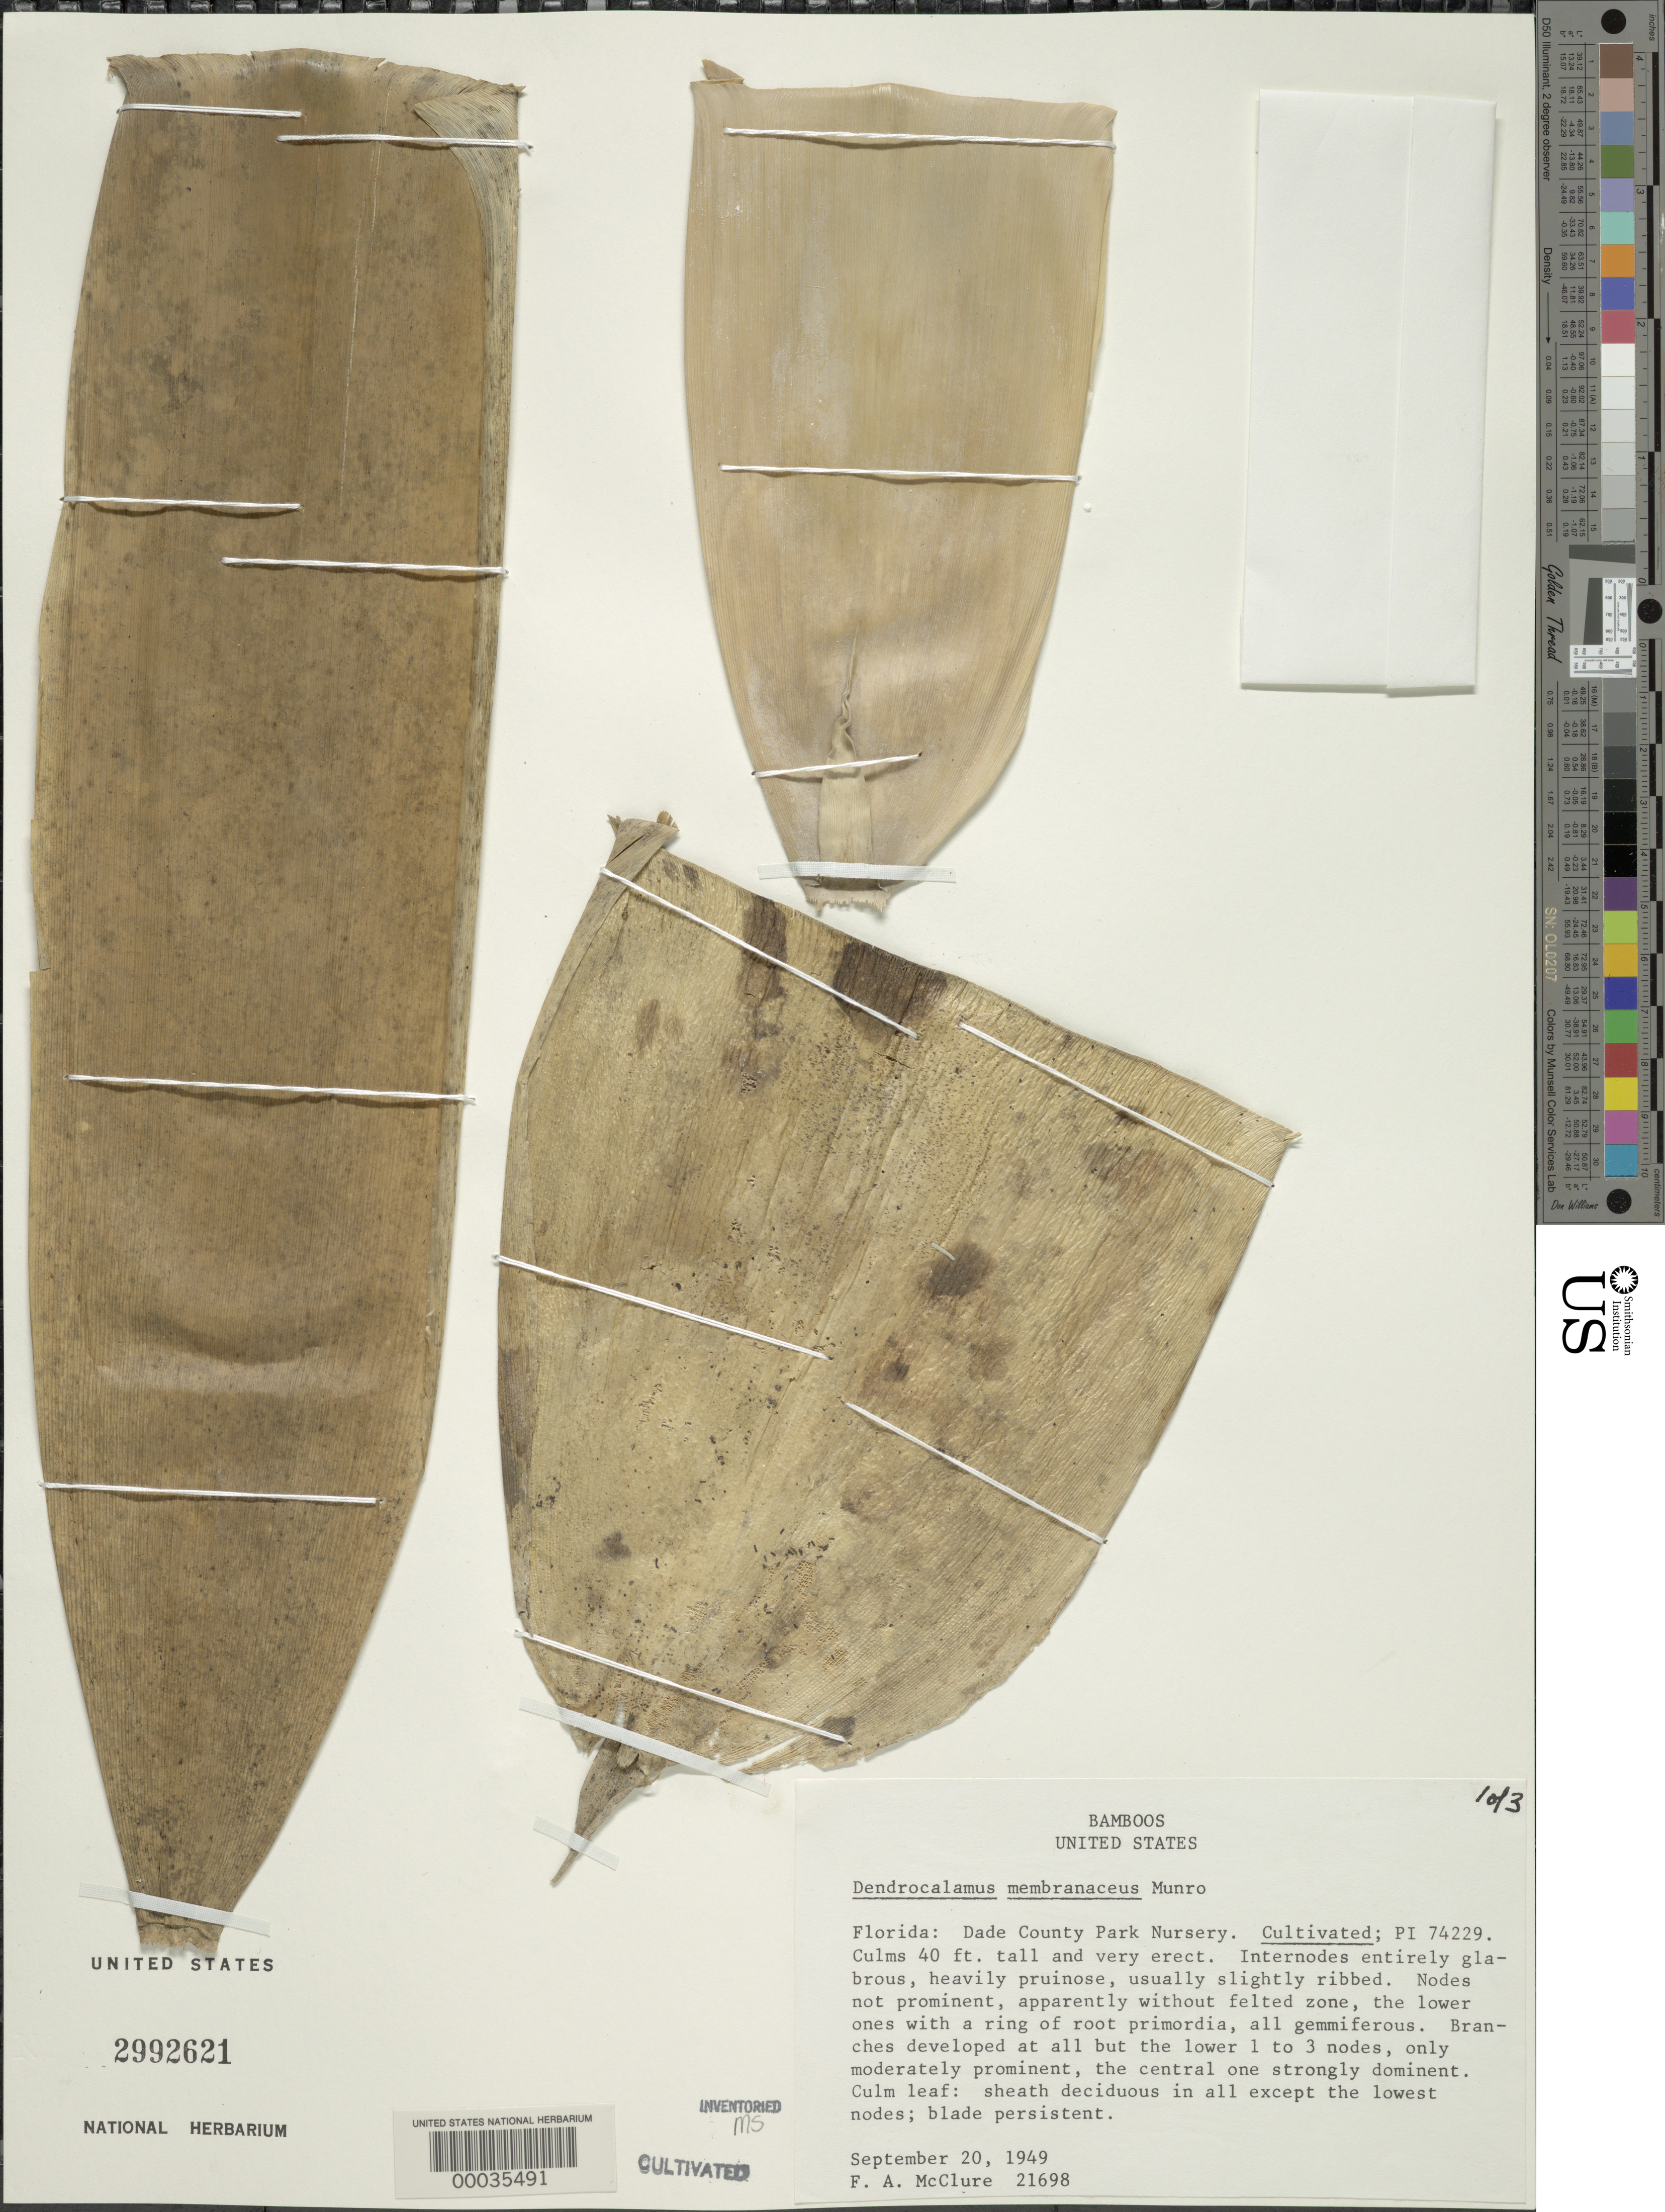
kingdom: Plantae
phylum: Tracheophyta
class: Liliopsida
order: Poales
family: Poaceae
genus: Dendrocalamus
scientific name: Dendrocalamus membranaceus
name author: Munro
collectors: F. A. McClure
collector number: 21698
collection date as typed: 20 Sep 1949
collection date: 1949-09-20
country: United States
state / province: Florida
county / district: Dade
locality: Dade county park nursery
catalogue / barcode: US 2992621